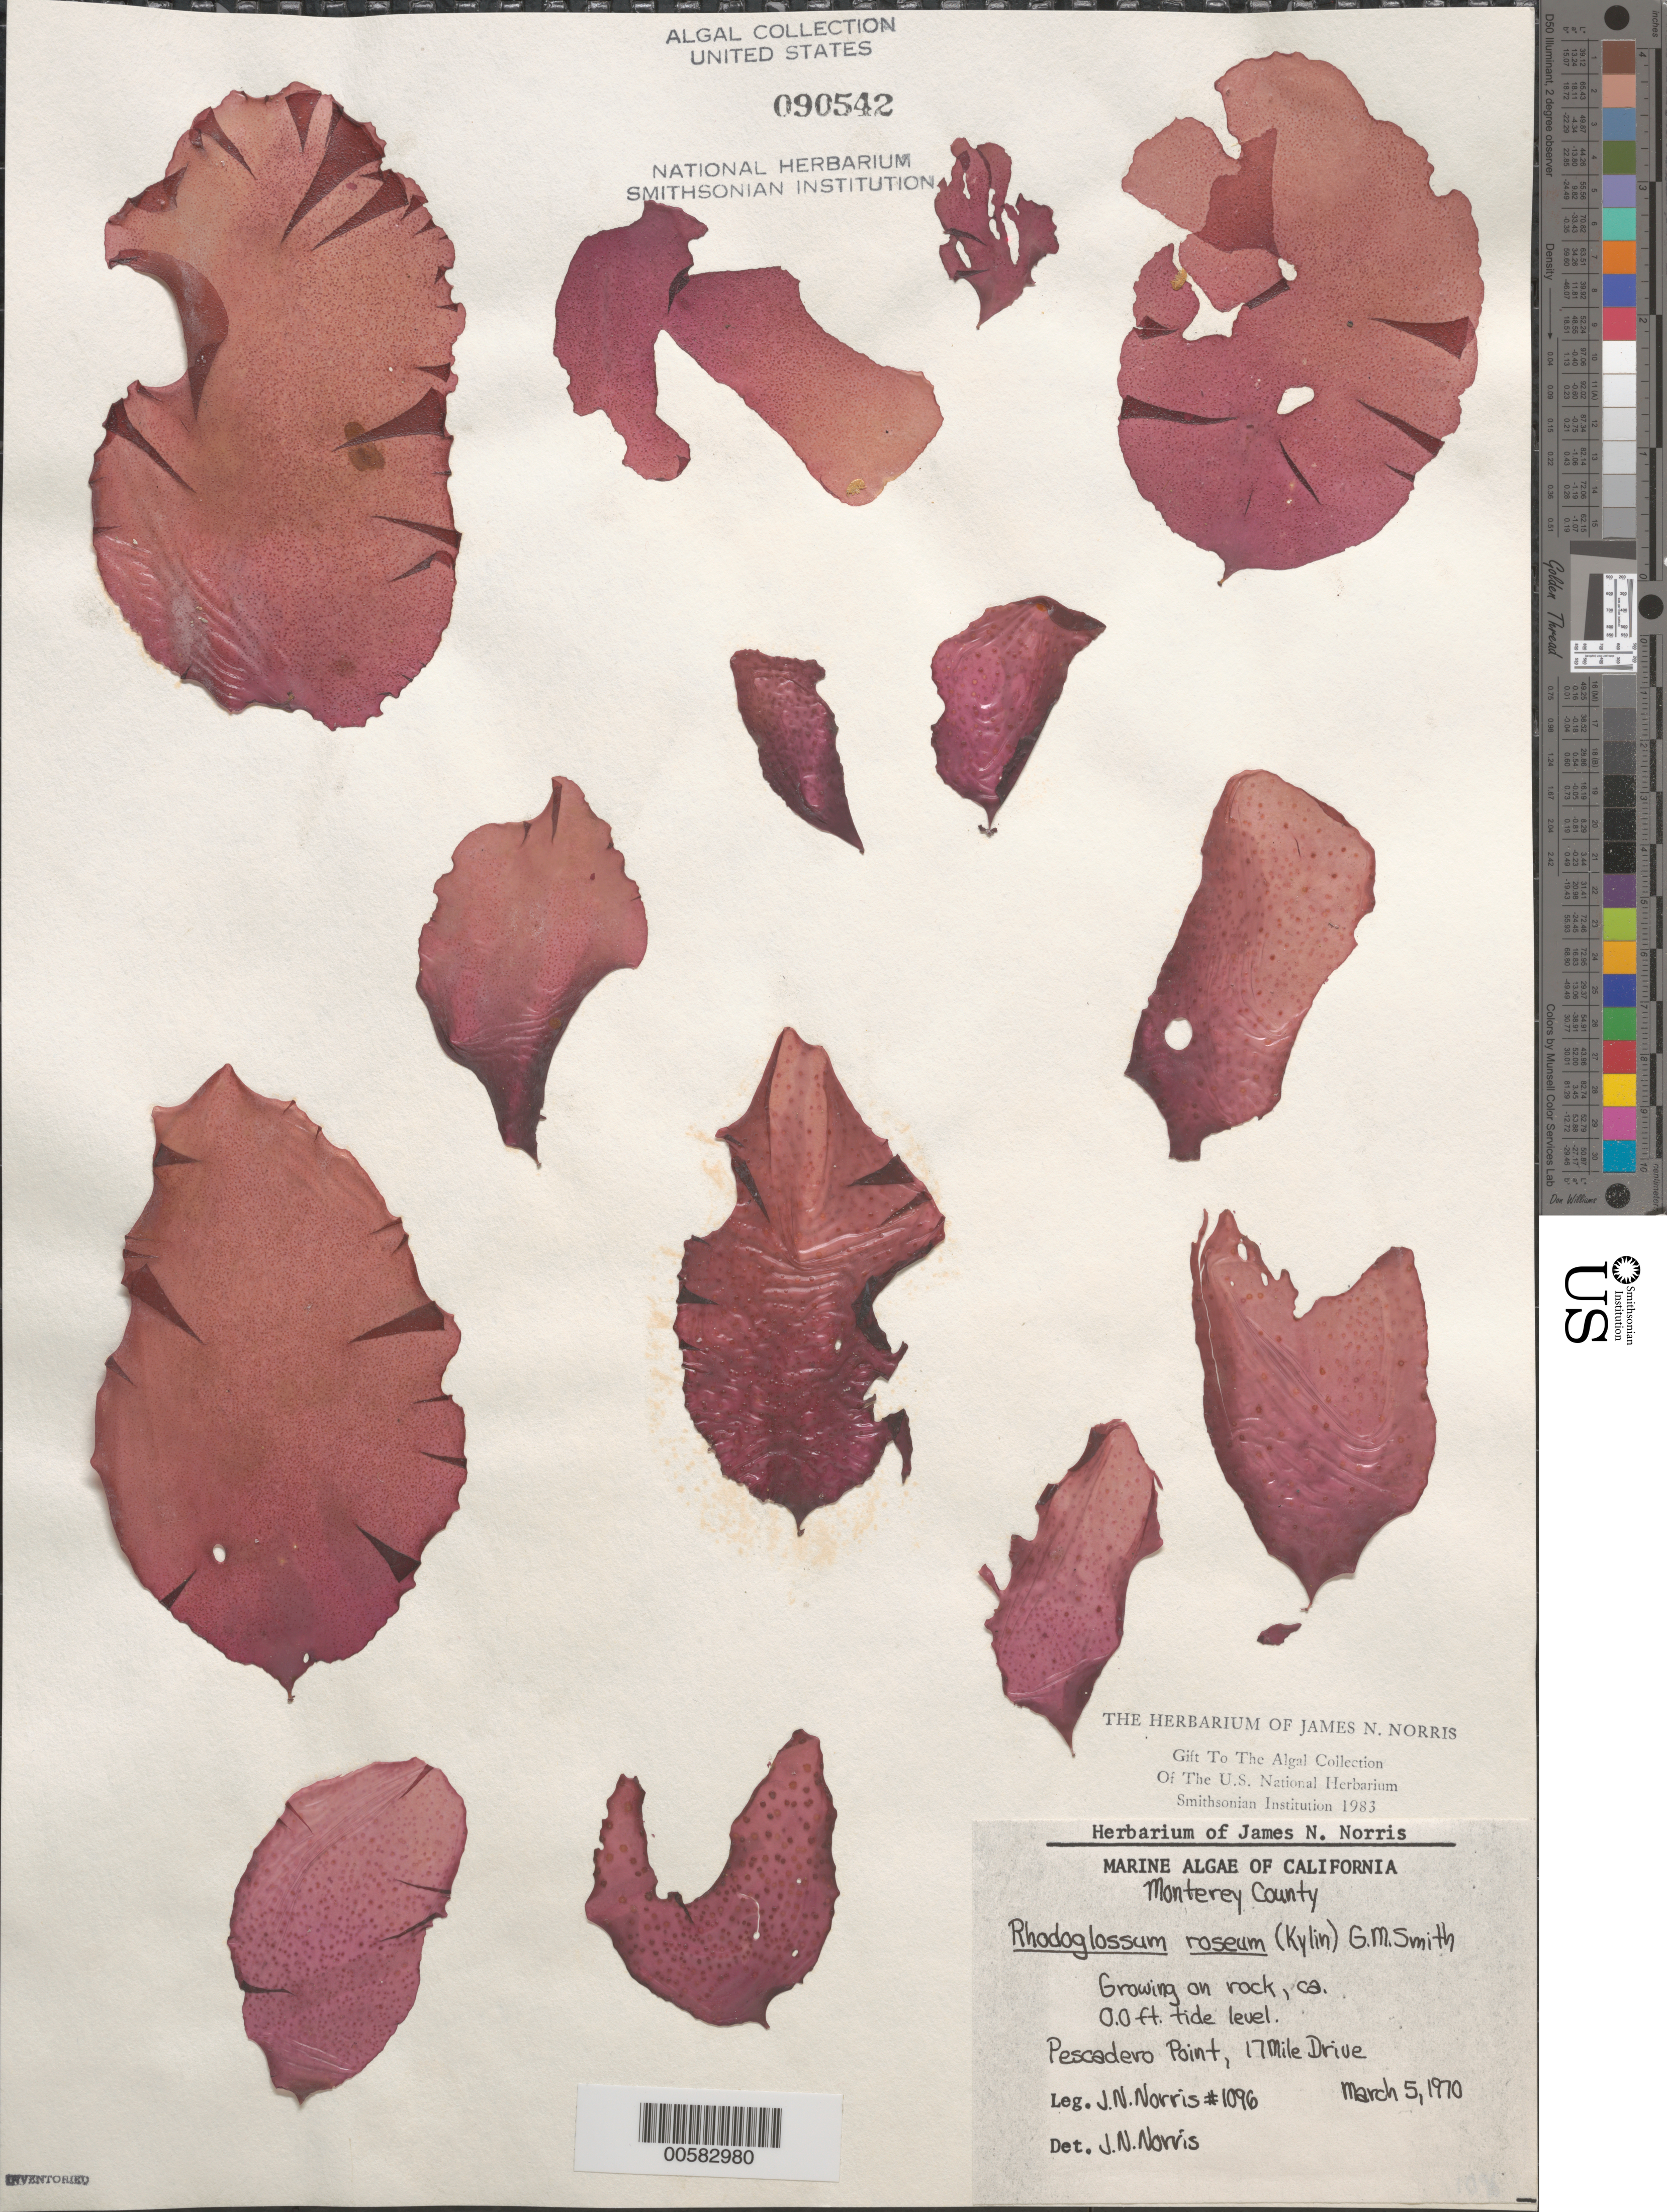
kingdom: Plantae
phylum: Rhodophyta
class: Florideophyceae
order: Gigartinales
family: Gigartinaceae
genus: Mazzaella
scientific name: Mazzaella rosea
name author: (Kylin) Fredericq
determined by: Algae name updating Project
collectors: J. N. Norris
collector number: JN-1096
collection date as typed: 05 Mar 1970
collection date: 1970-03-05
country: United States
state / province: California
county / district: Monterey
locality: Pescadero Point, 17-Mile Drive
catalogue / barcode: US 90542